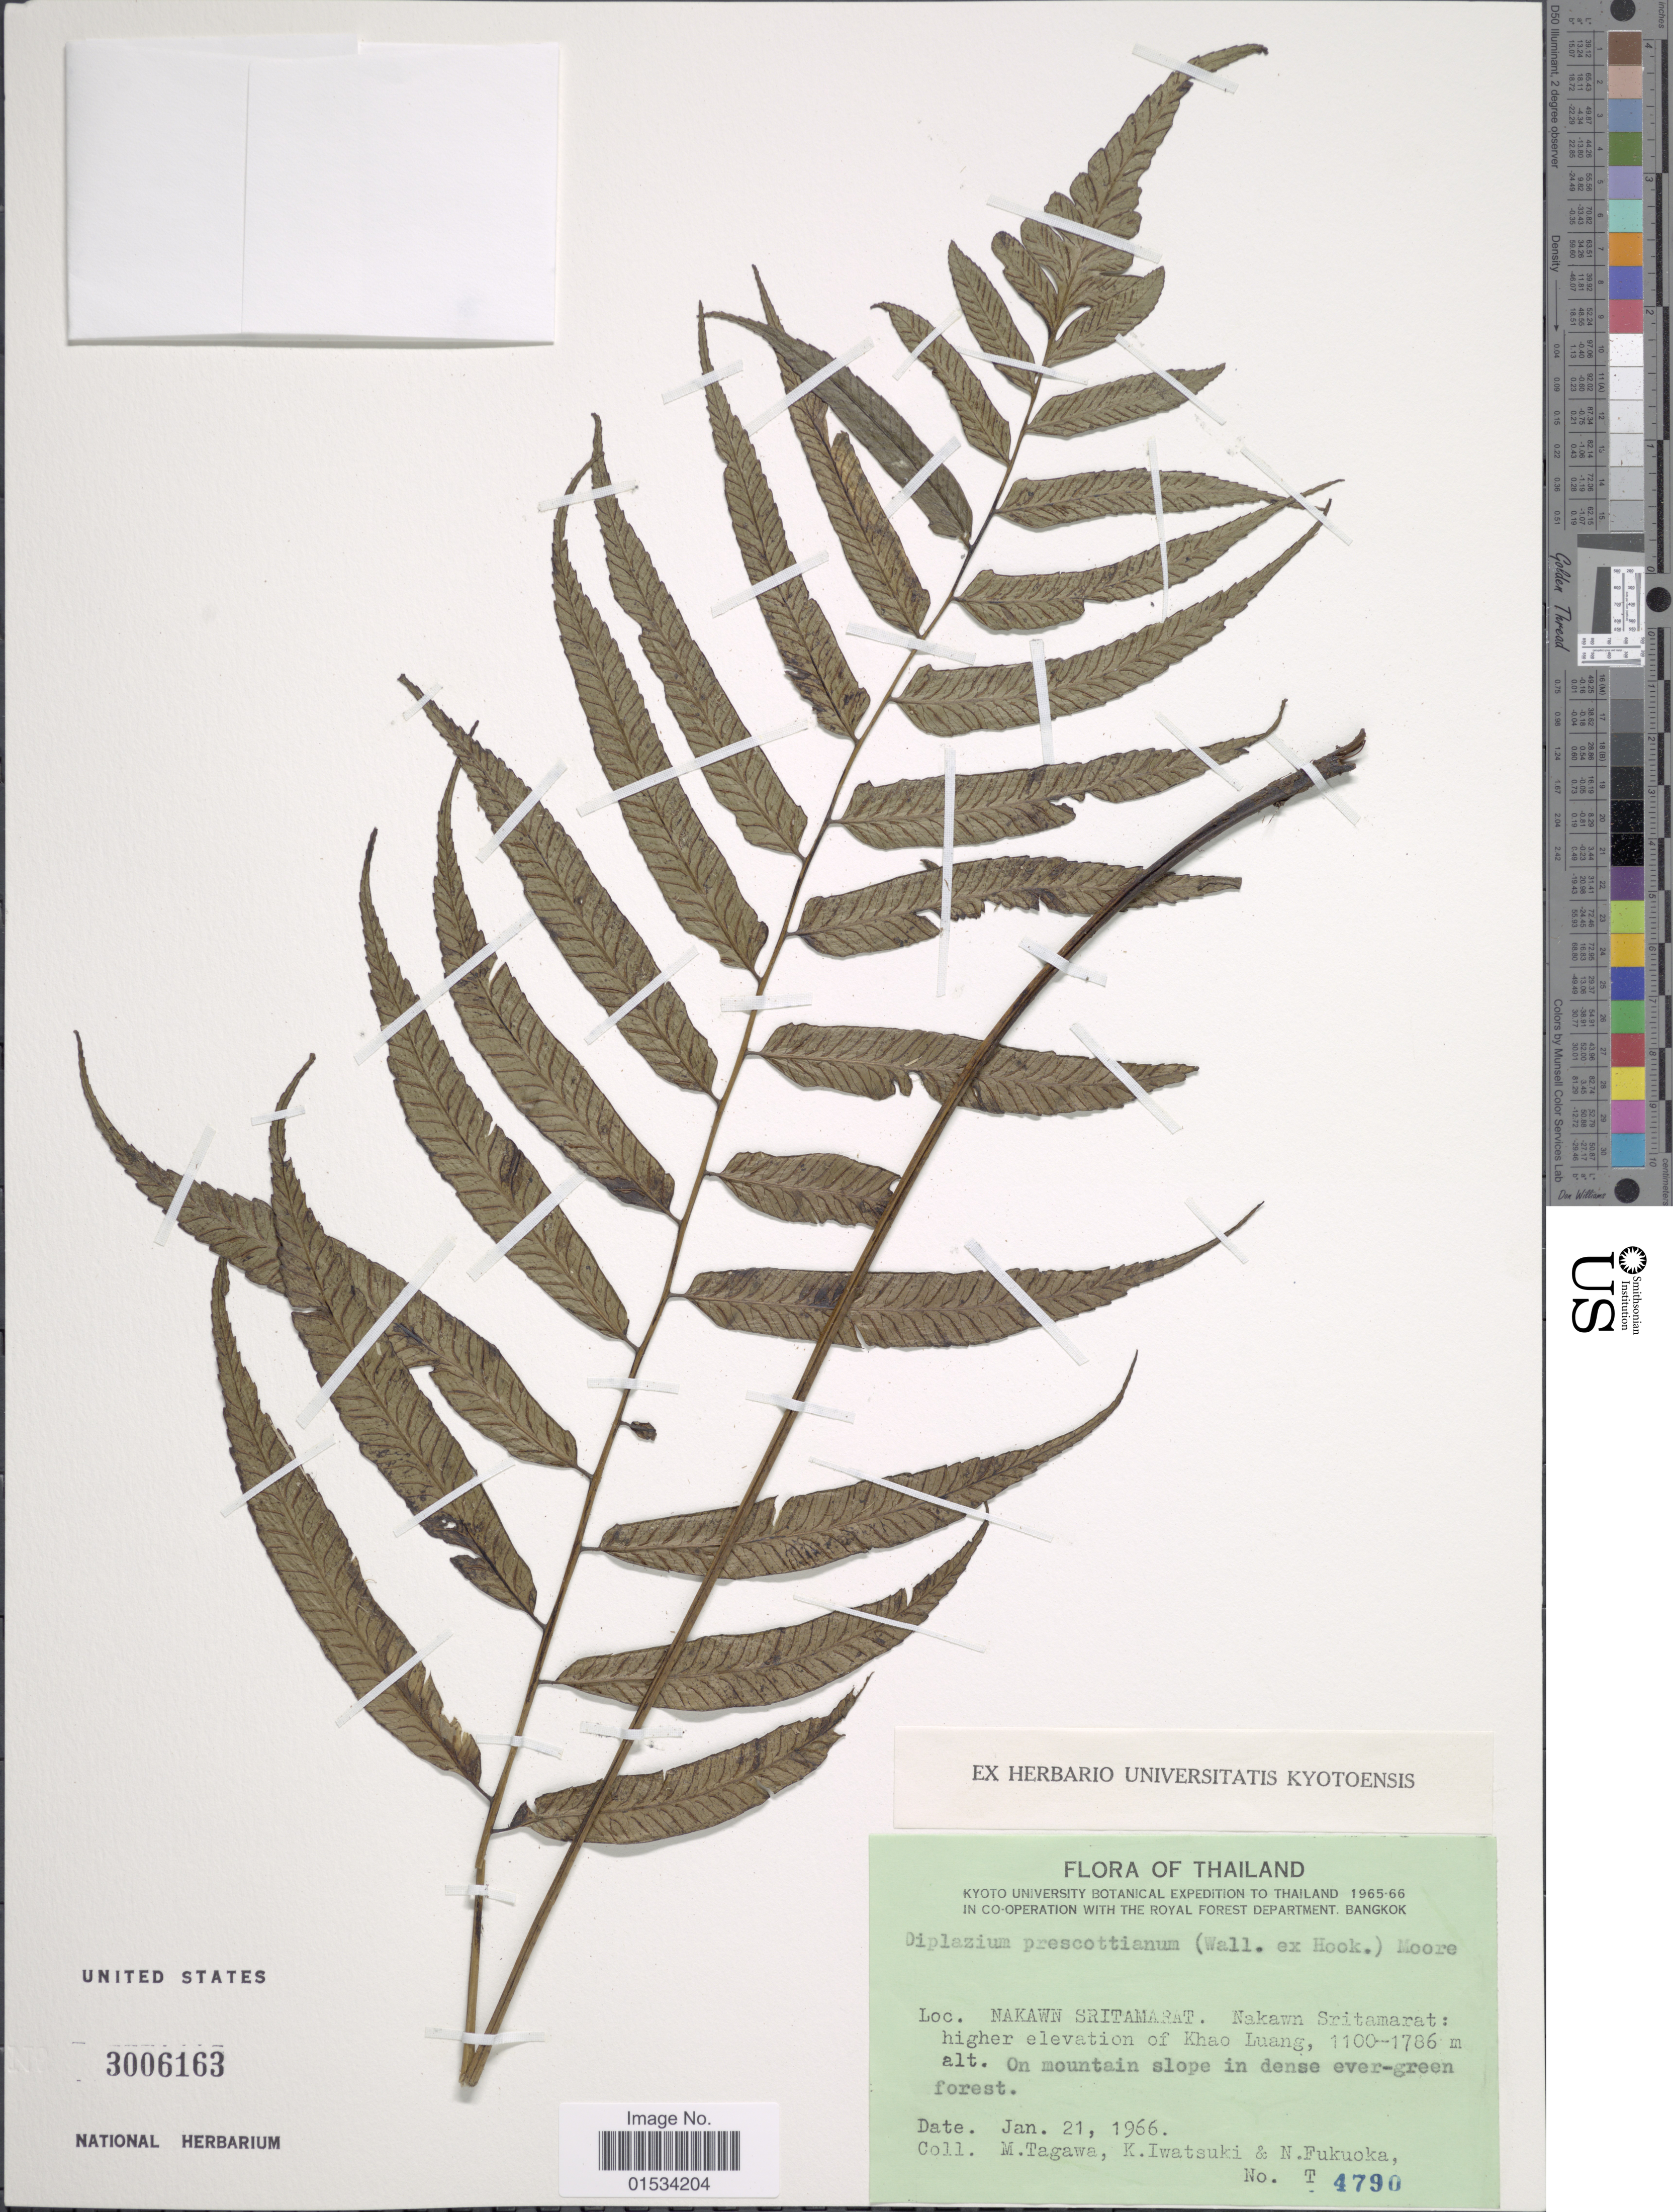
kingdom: Plantae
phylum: Tracheophyta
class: Polypodiopsida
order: Polypodiales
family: Athyriaceae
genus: Diplazium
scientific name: Diplazium prescottianum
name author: (Wall. ex Hook.) Holttum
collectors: M. Tagawa, K. Iwatsuki & N. Fukuoka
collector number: T 4790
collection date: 1966-01-21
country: Thailand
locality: Nakawn Sritamarat, Khao Luang, On mountain slope in dense ever-green forest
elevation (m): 1100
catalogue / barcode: US 3006163